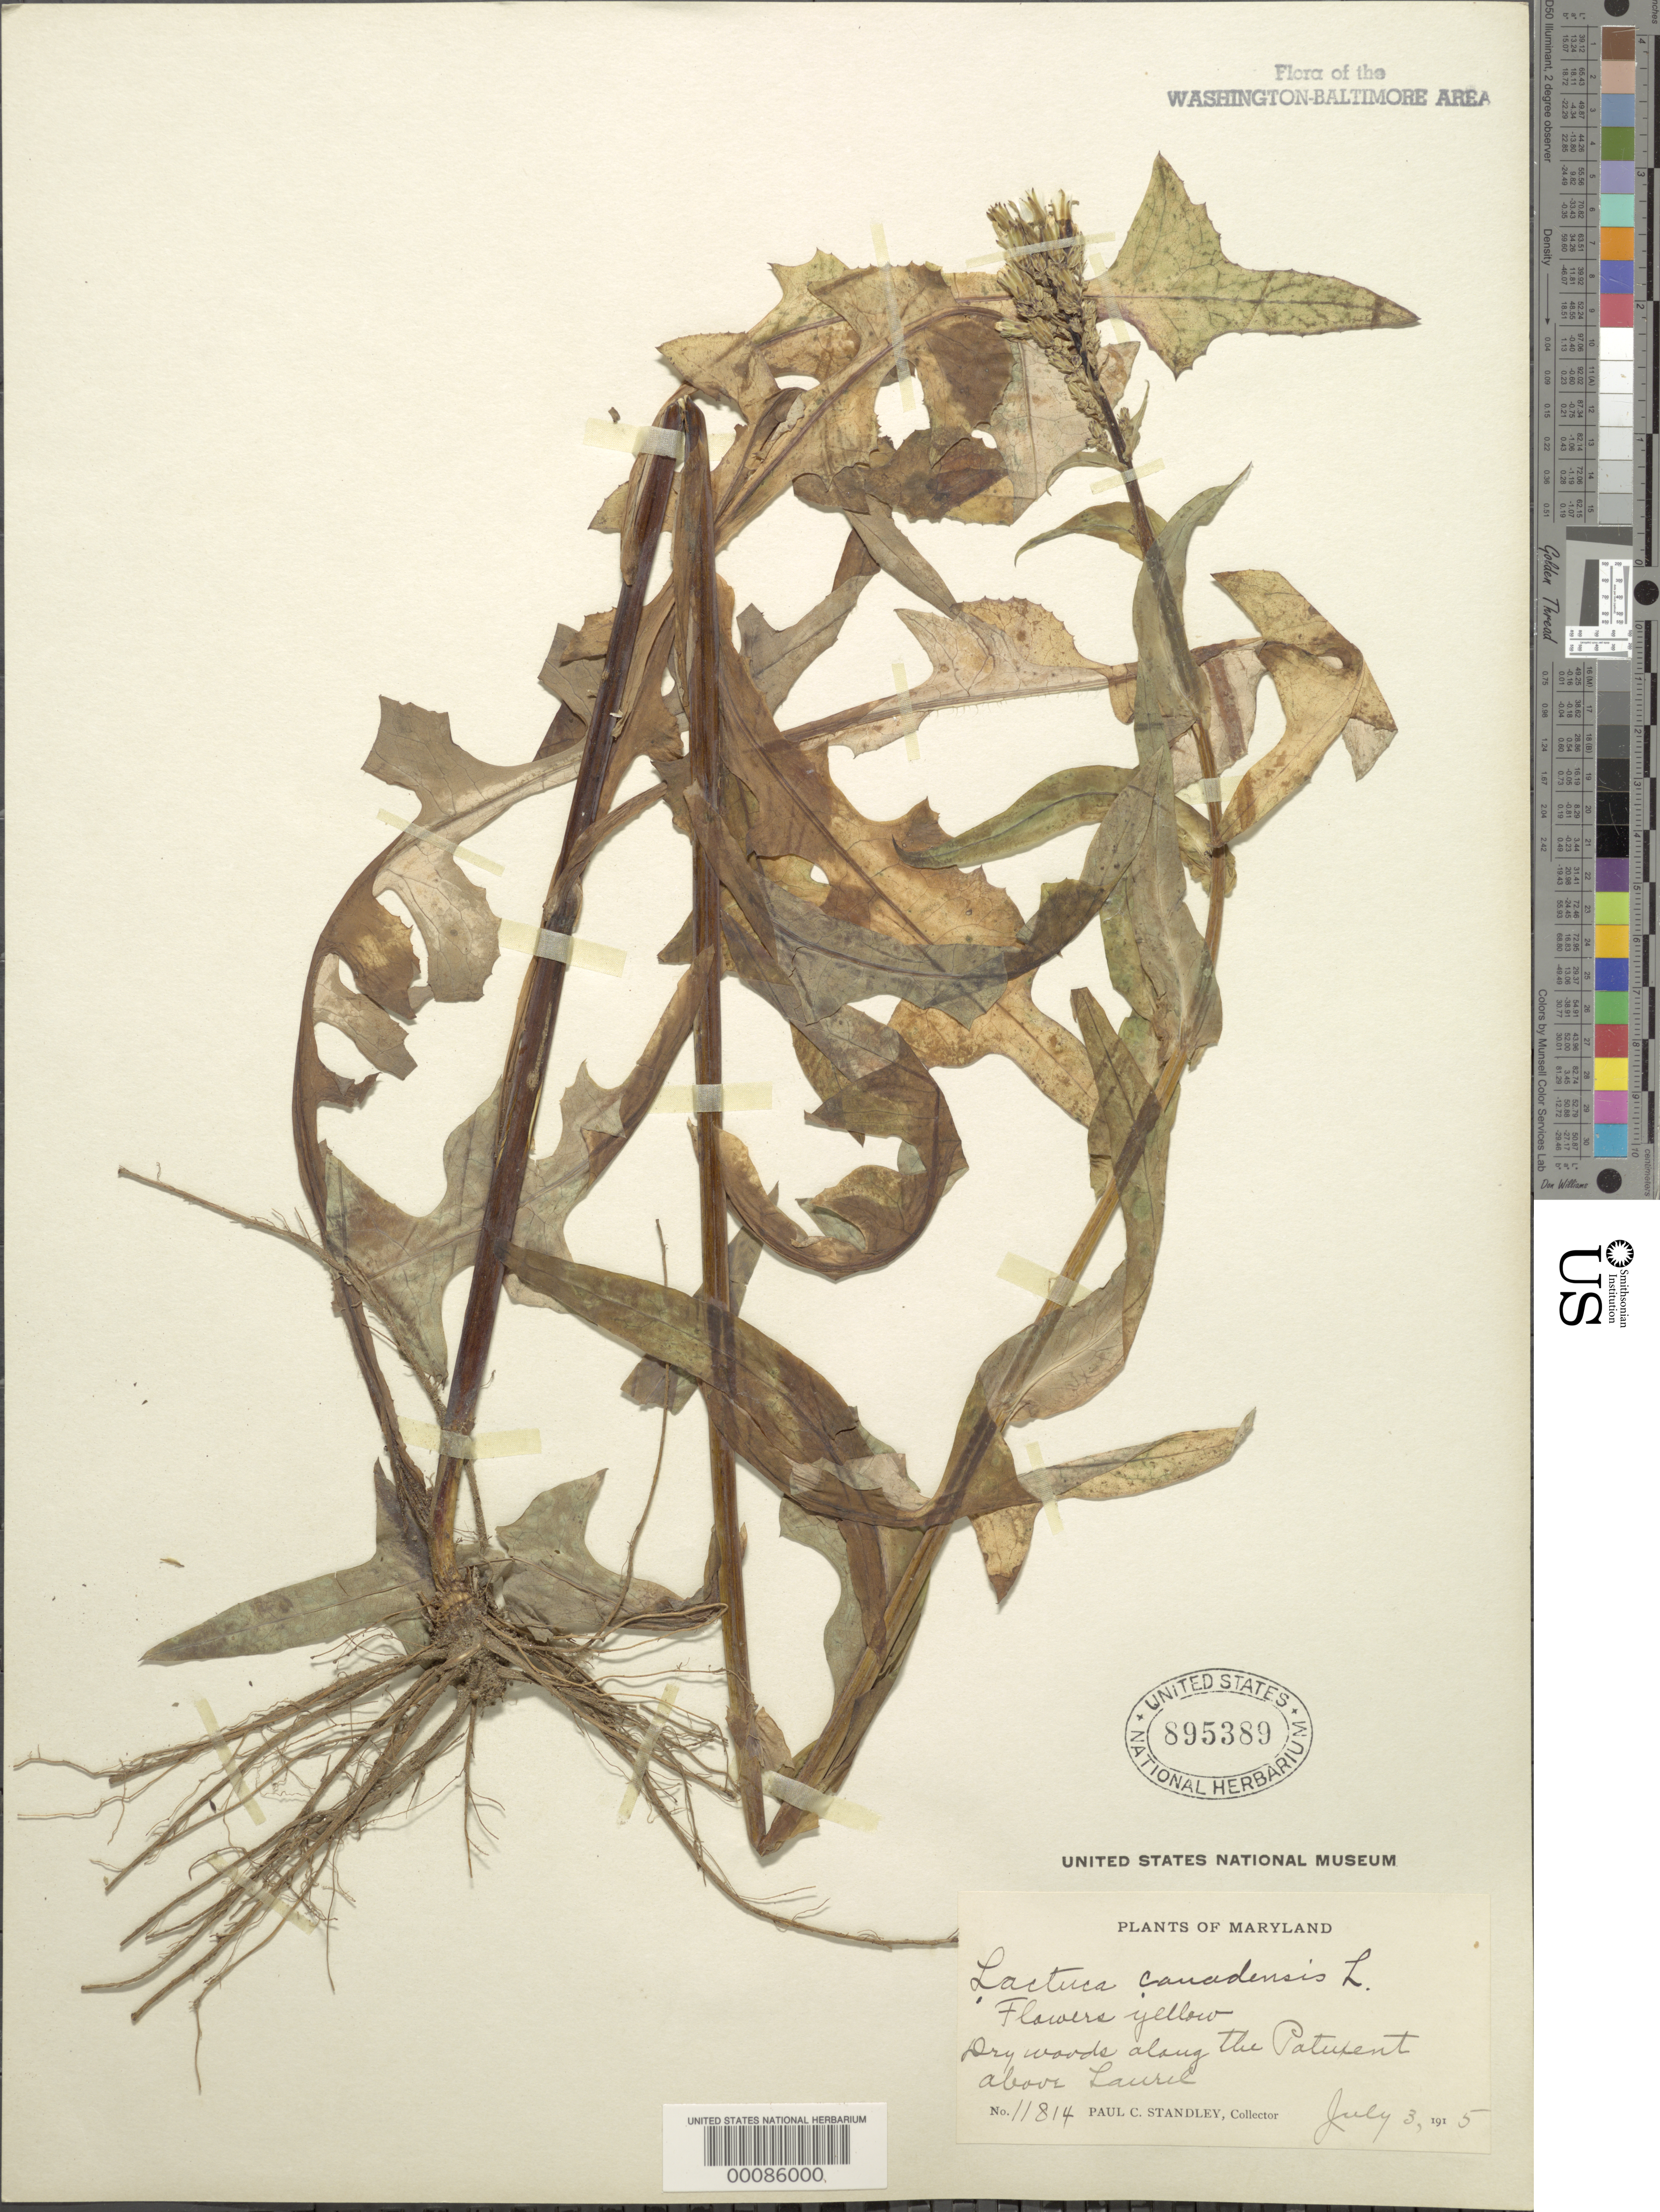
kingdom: Plantae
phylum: Tracheophyta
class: Magnoliopsida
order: Asterales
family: Asteraceae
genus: Lactuca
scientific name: Lactuca canadensis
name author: L.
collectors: P. C. Standley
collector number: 11814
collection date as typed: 03 Jul 1915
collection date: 1915-07-03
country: United States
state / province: Maryland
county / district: Prince George's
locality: Patuxent River above Laurel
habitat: Dry woods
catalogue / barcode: US 895389